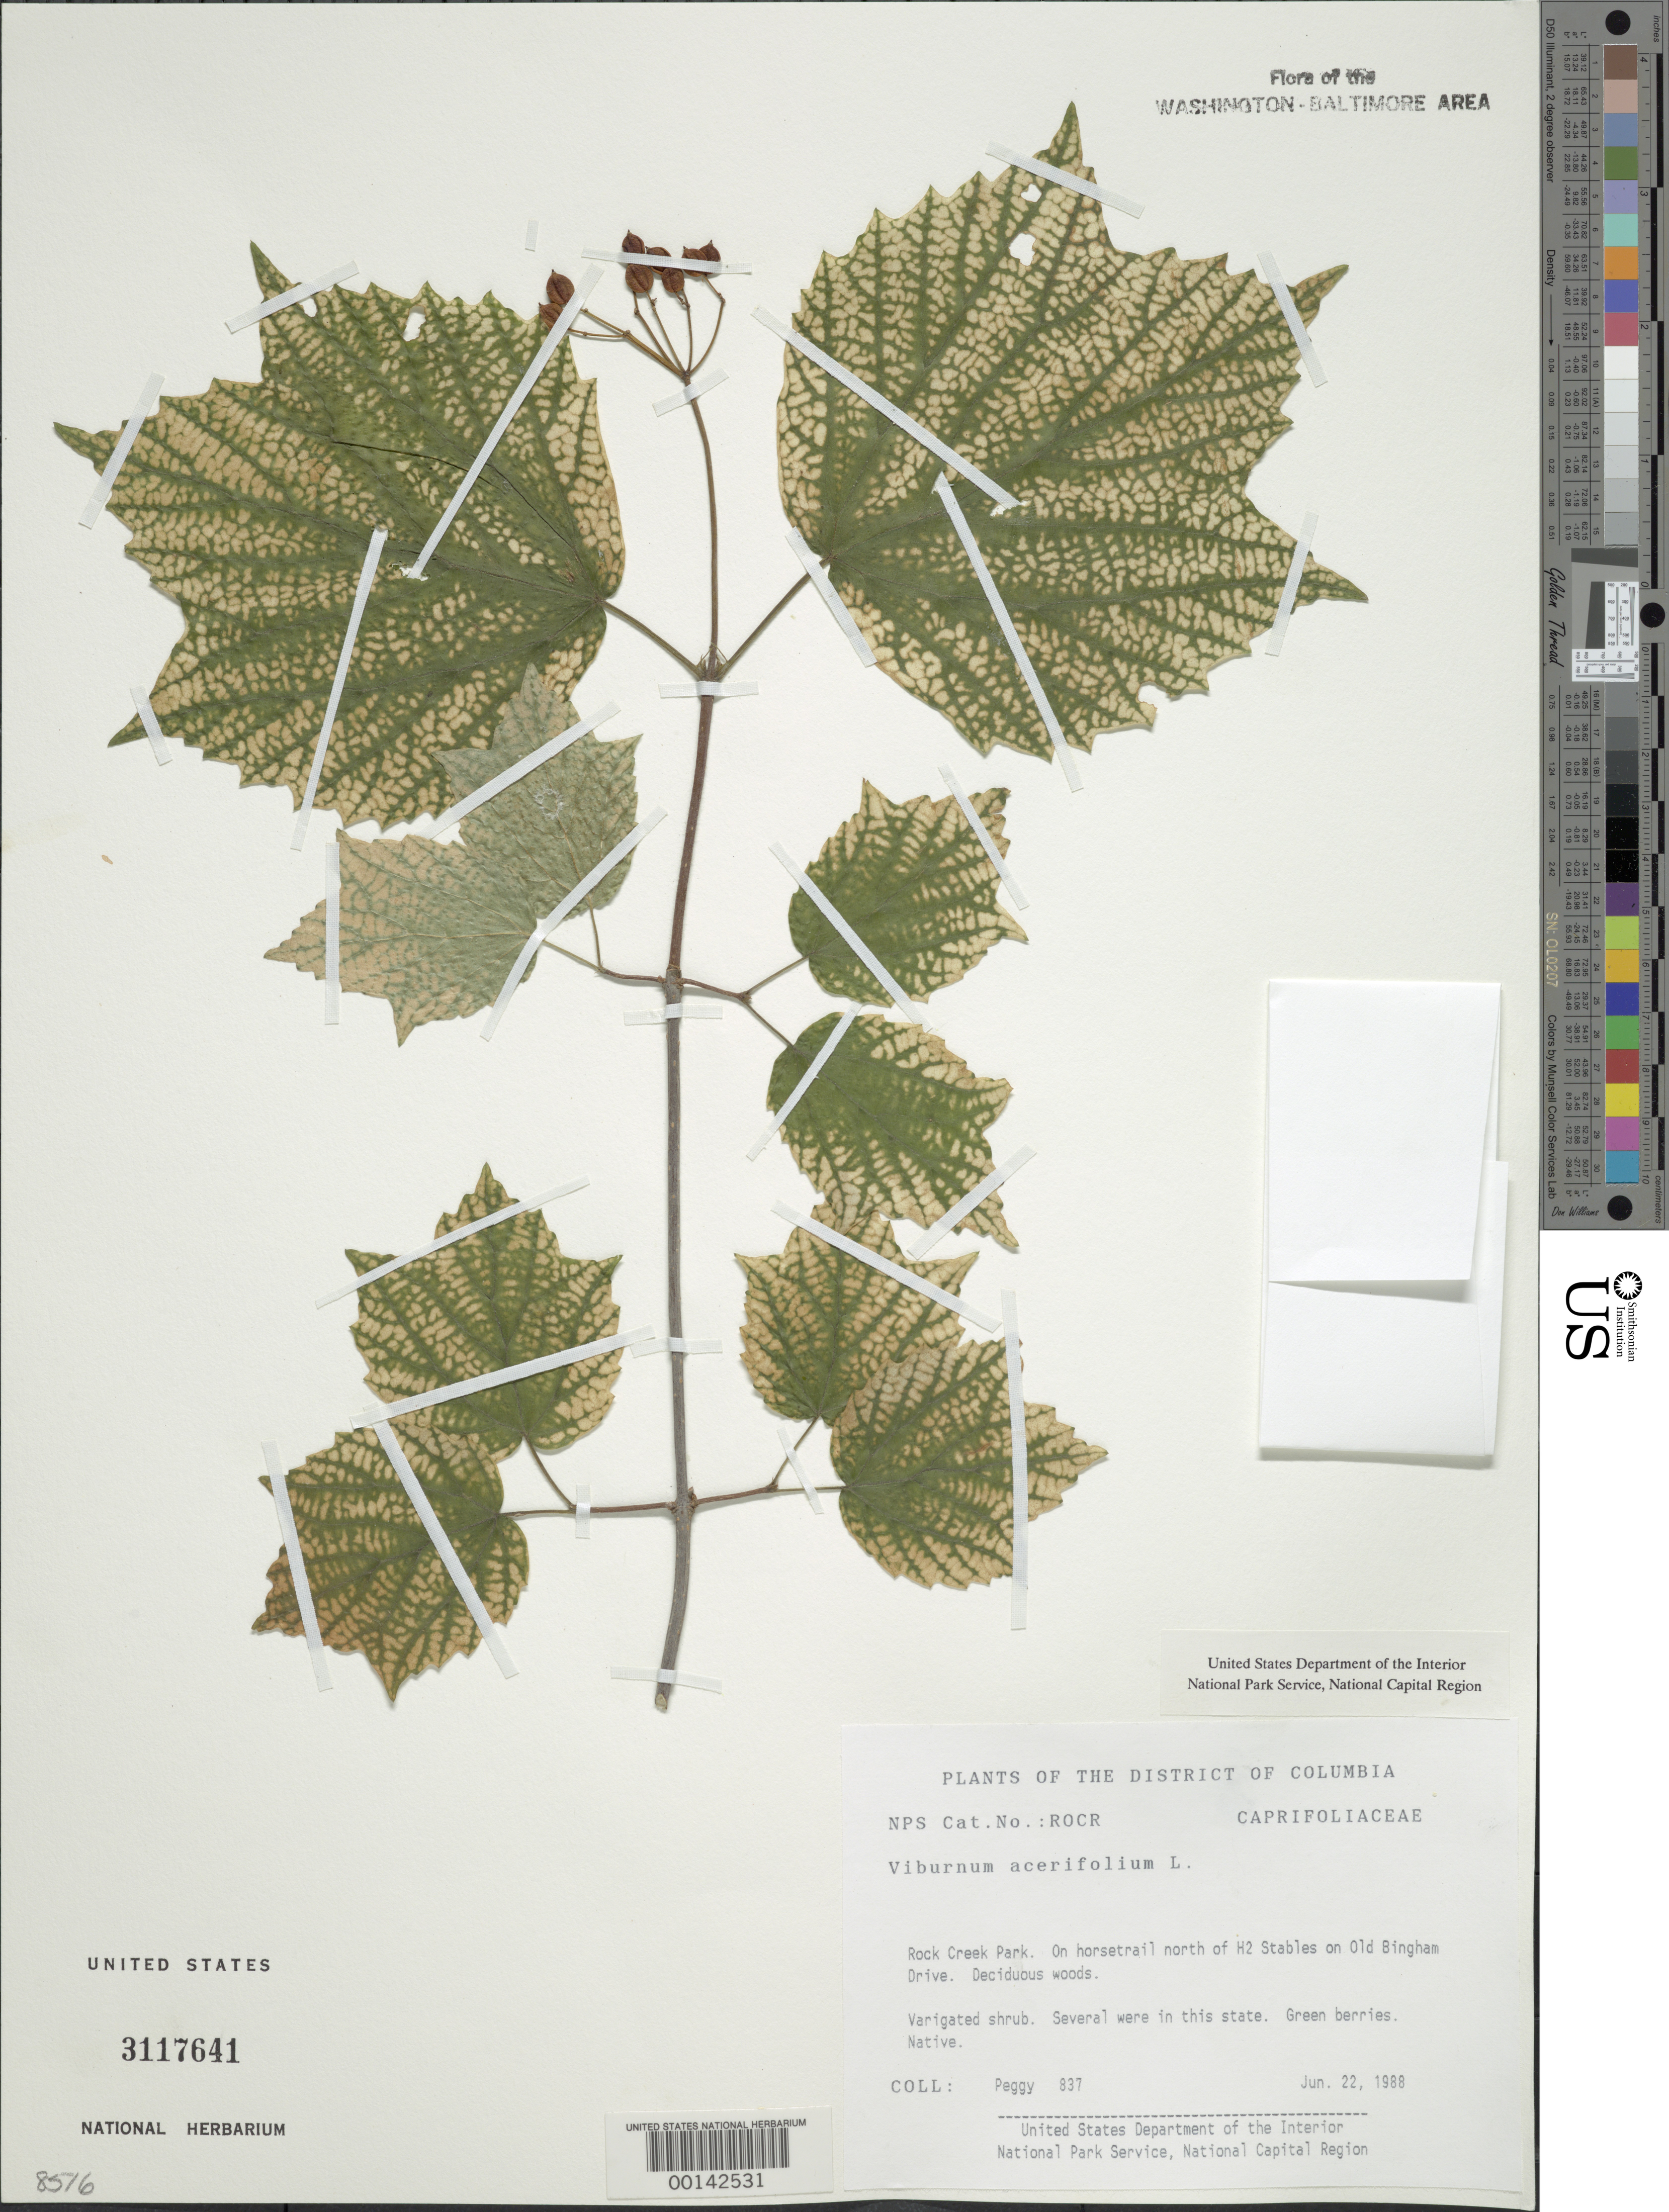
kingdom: Plantae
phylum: Tracheophyta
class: Magnoliopsida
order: Dipsacales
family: Viburnaceae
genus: Viburnum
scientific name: Viburnum acerifolium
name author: L.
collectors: P. Fleming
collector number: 837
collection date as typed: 22 Jun 1988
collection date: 1988-06-22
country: United States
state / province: District of Columbia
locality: Rock Creek Park. On horsetrail north of H2 Stables on Old Bingham Drive. Rock Creek Park & vicinity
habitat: Deciduous woods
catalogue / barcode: US 3117641